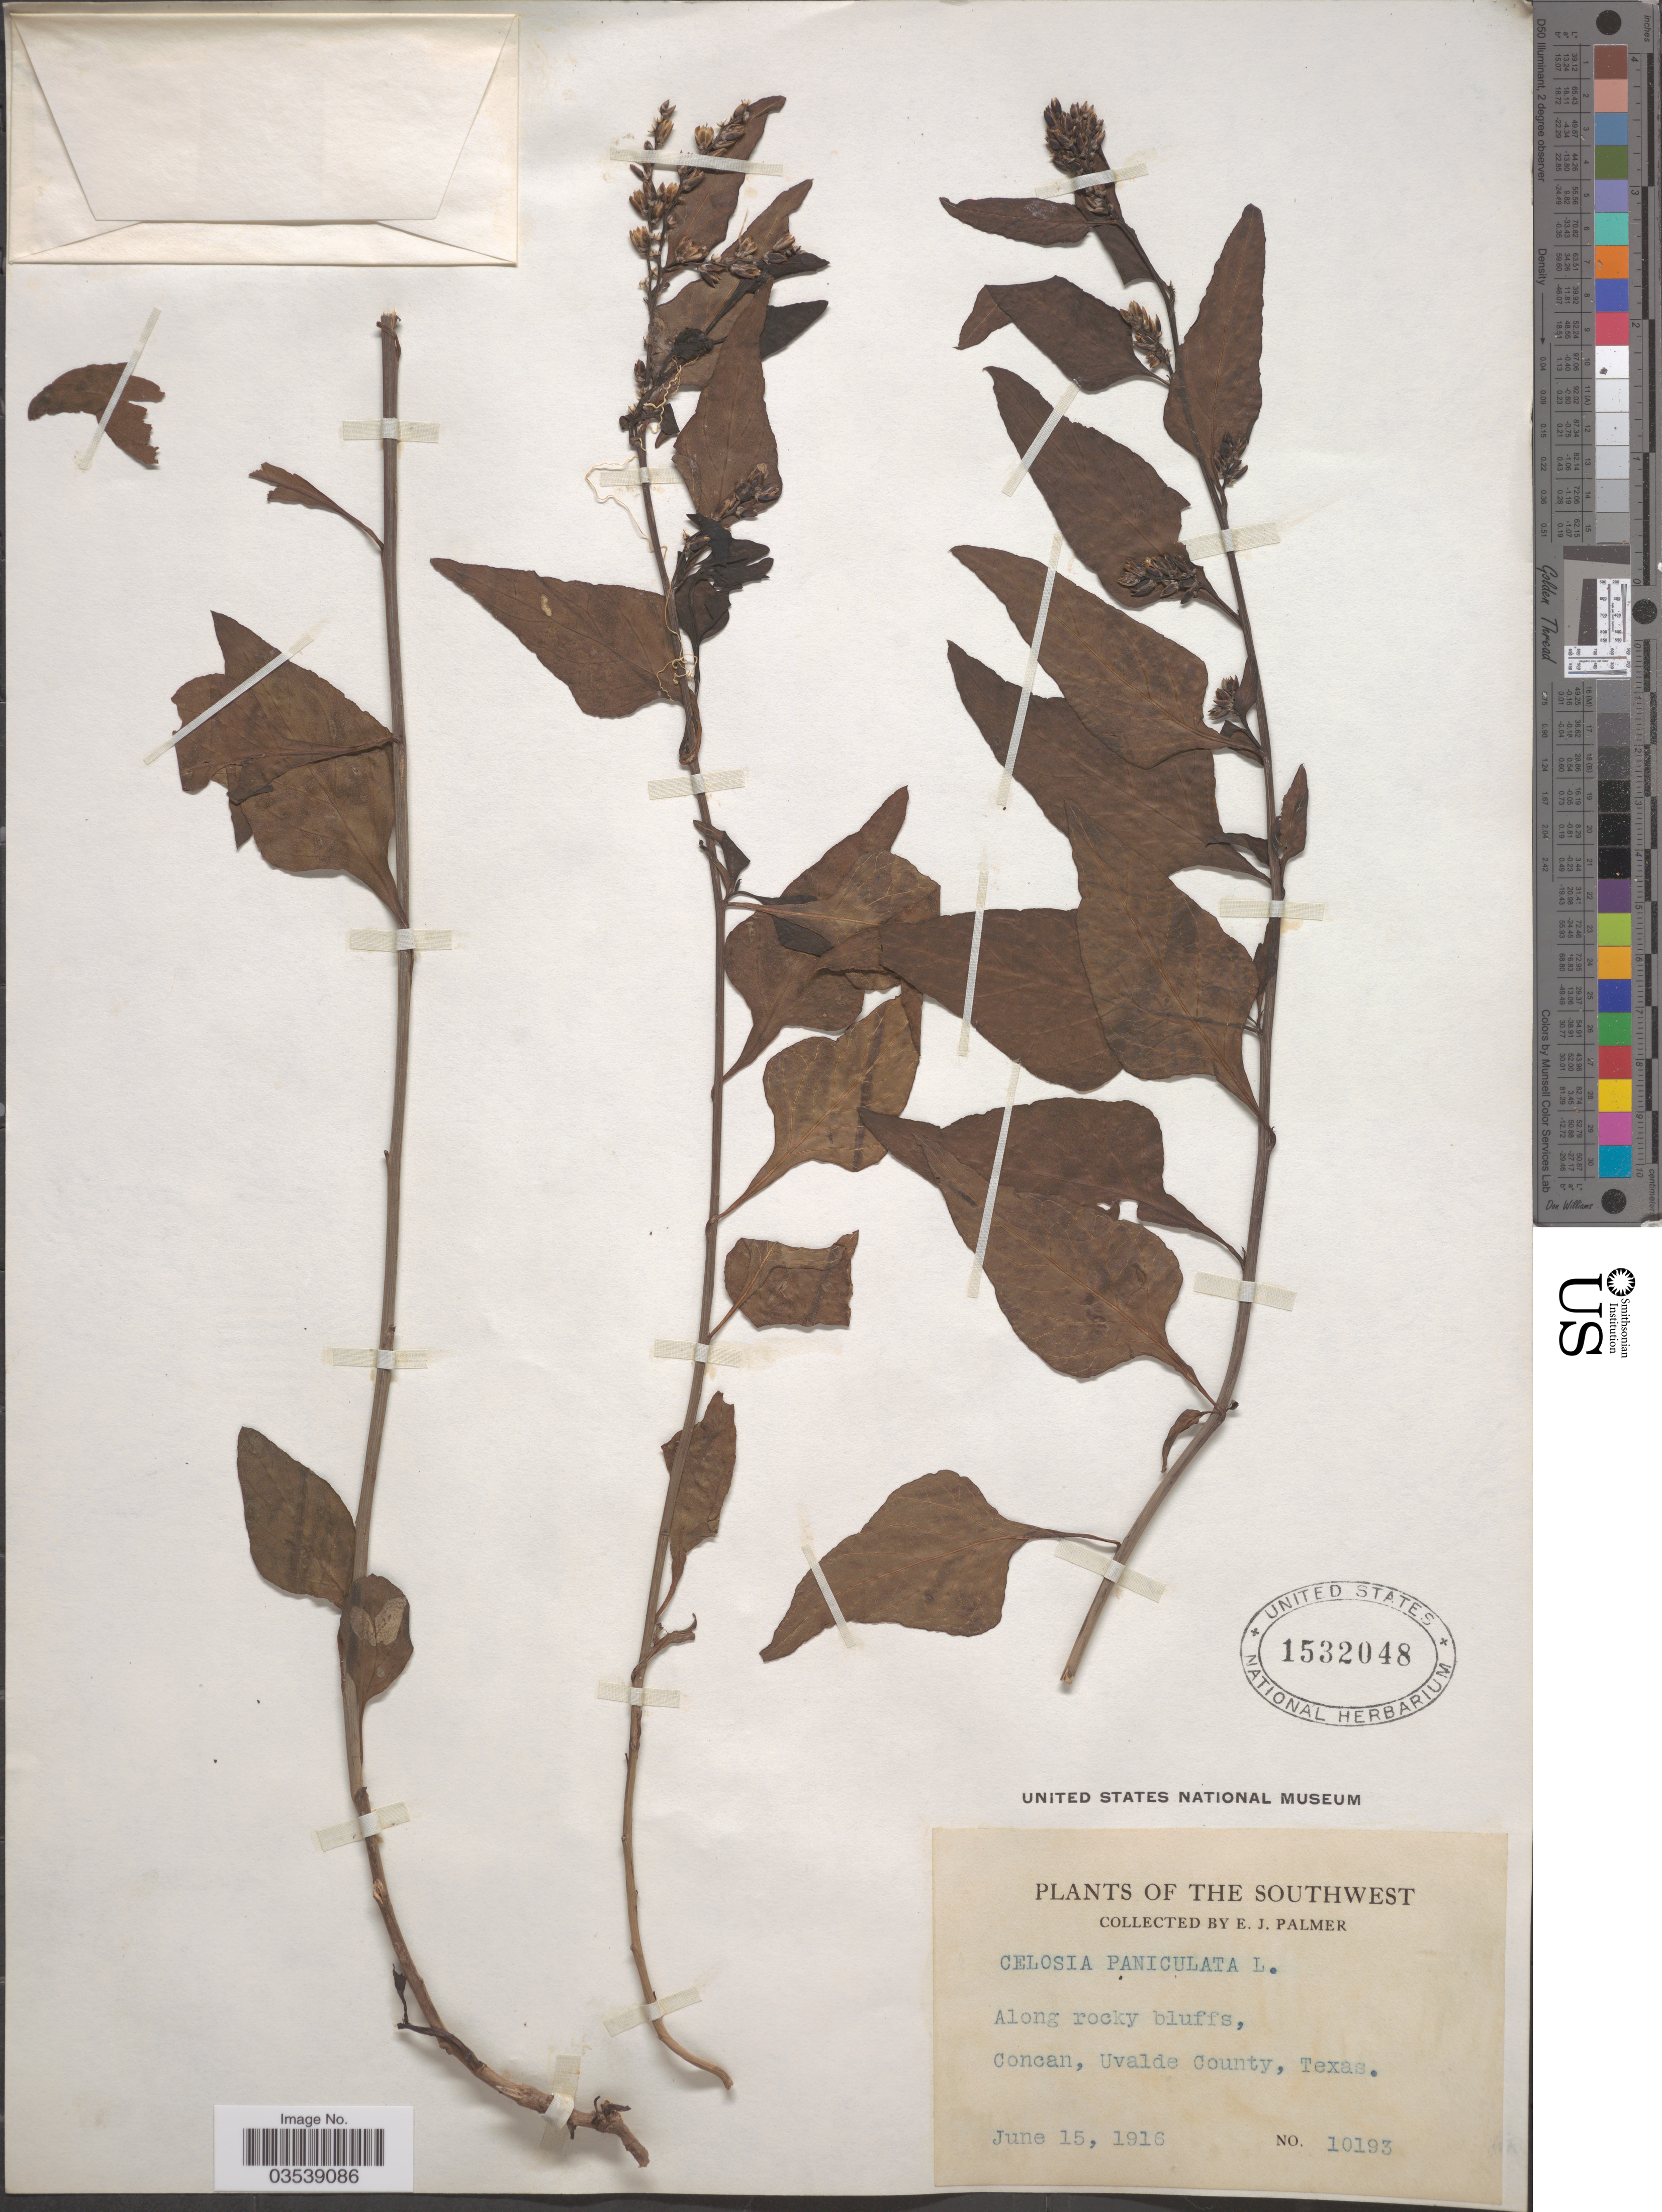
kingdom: Plantae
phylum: Tracheophyta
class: Magnoliopsida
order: Caryophyllales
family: Amaranthaceae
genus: Celosia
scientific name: Celosia nitida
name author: Vahl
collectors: E. J. Palmer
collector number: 10193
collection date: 1916-06-15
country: United States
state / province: Texas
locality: The Southwest. Concan, Uvalde County.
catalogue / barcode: US 1532048